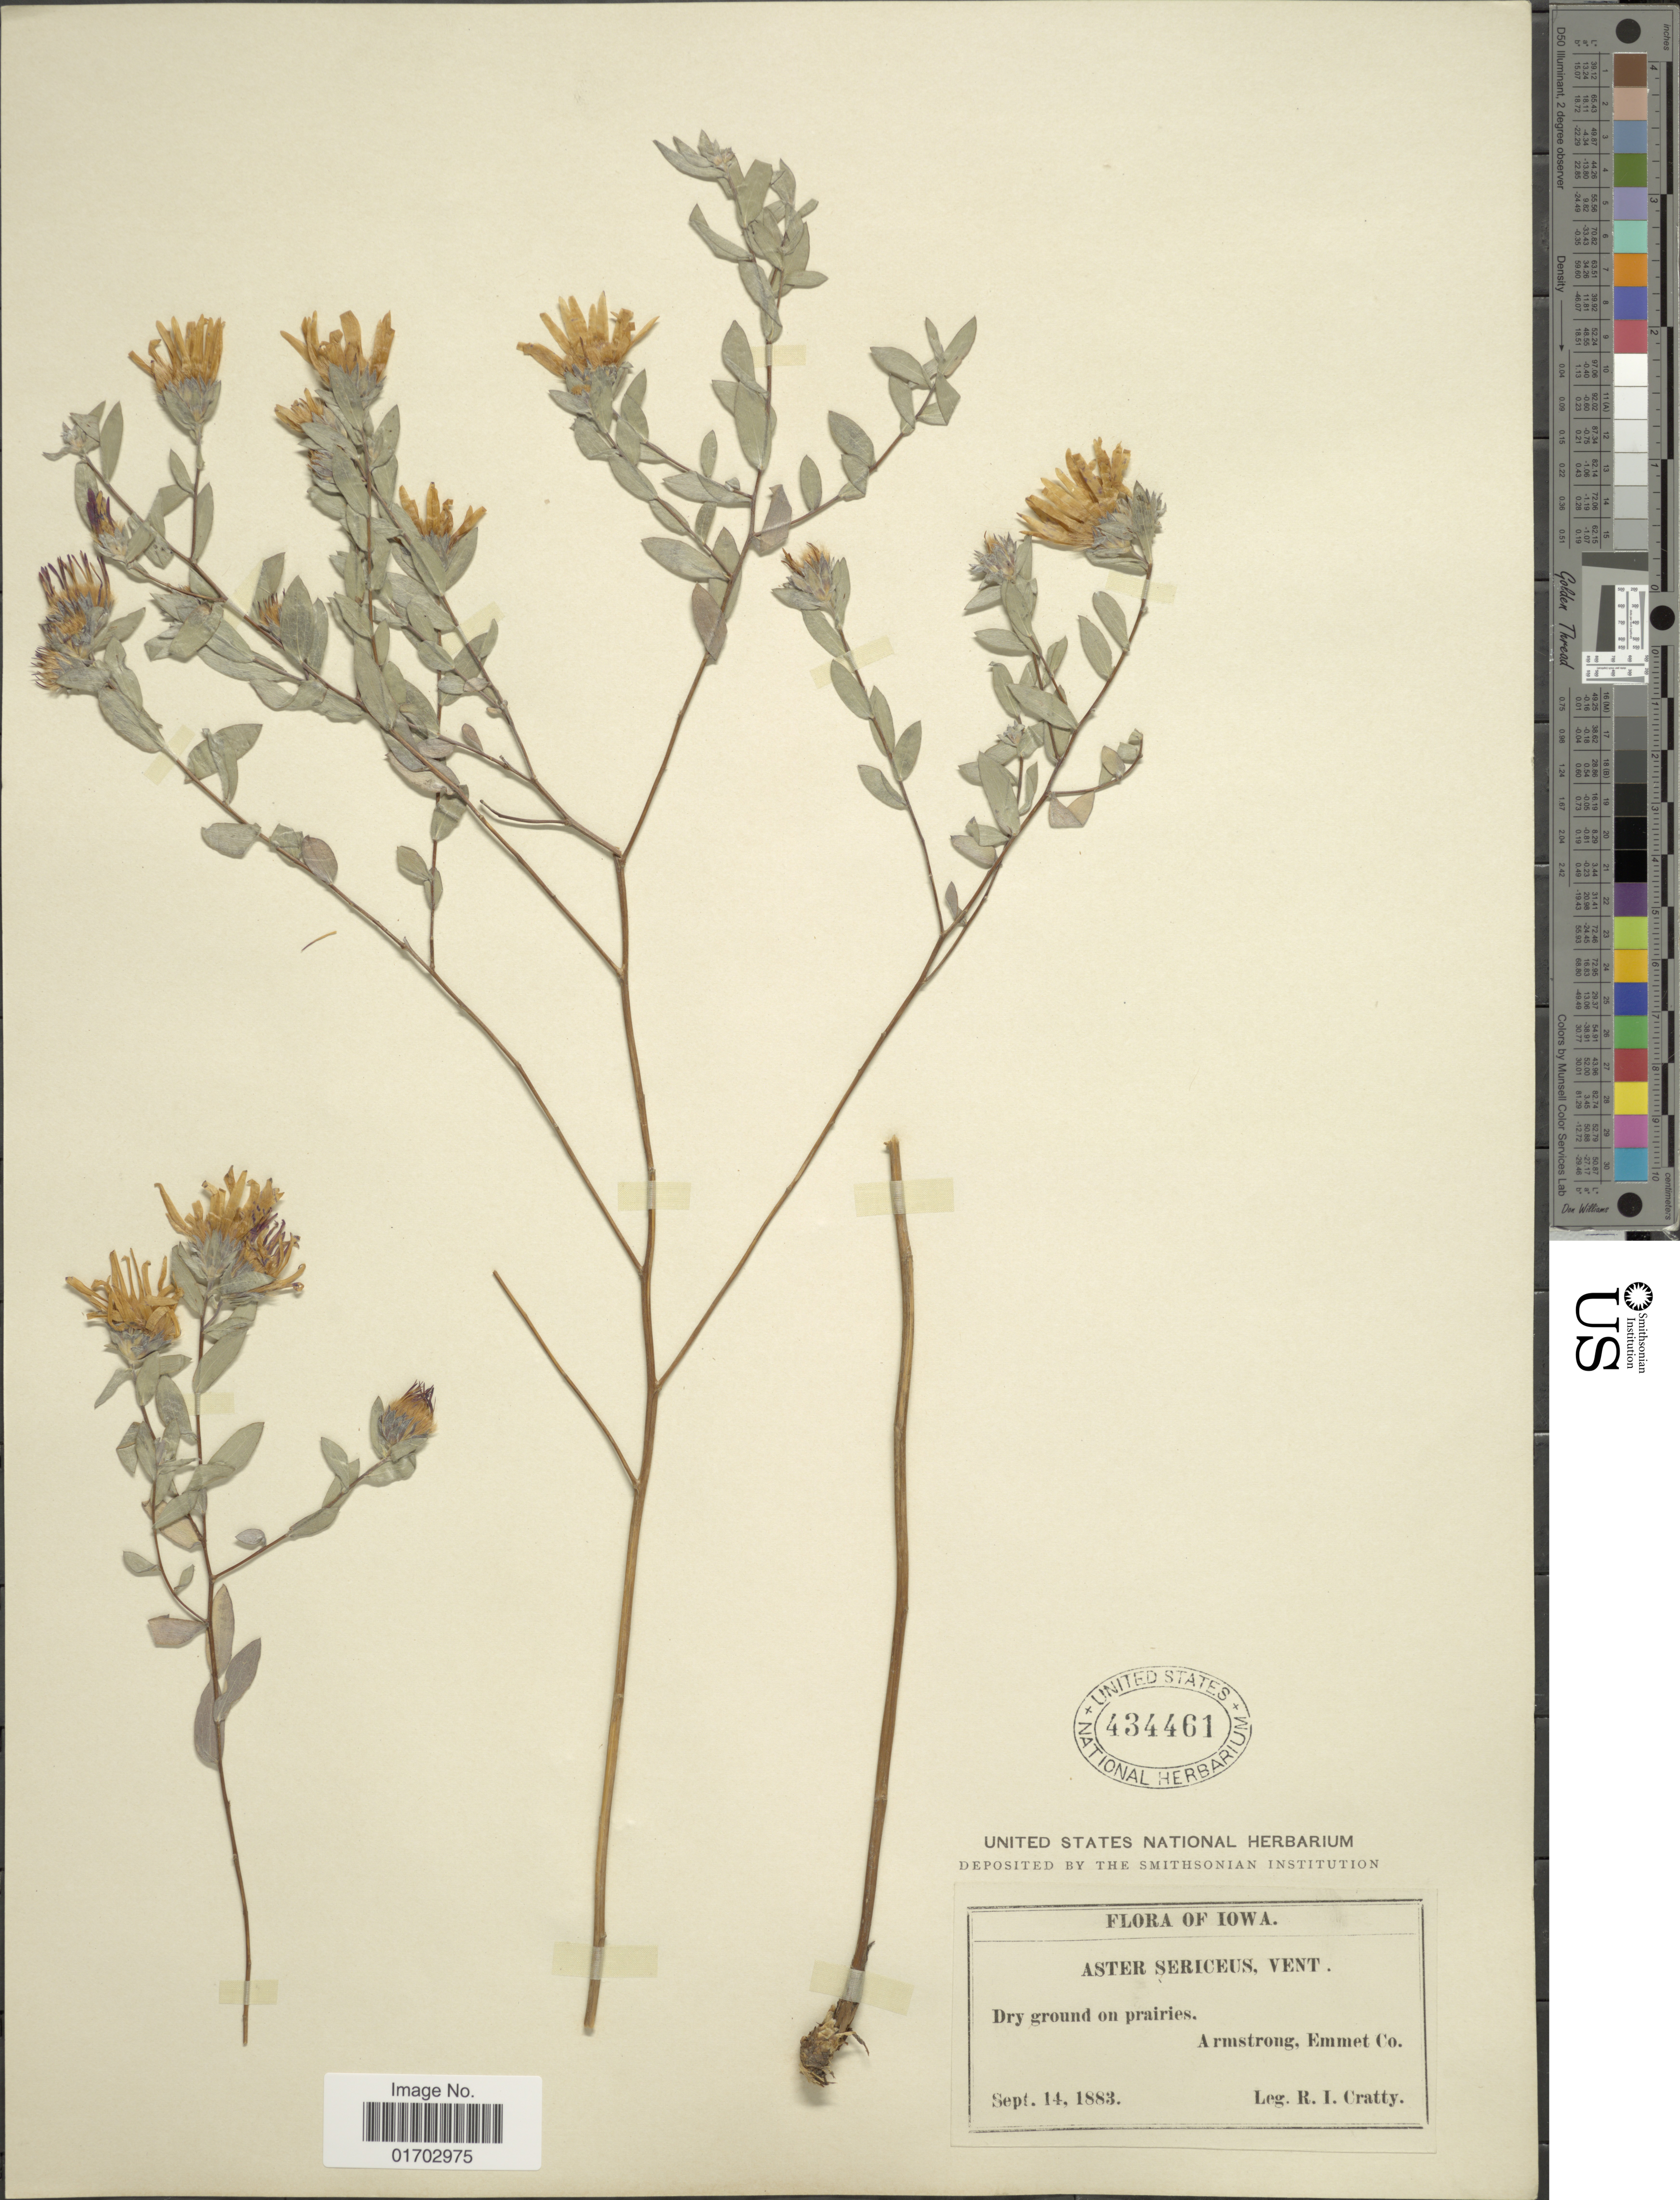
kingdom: Plantae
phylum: Tracheophyta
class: Magnoliopsida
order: Asterales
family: Asteraceae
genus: Symphyotrichum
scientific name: Symphyotrichum sericeum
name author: (Vent.) G.L. Nesom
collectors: R. Cratty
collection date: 1883-09-14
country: United States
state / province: Iowa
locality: Armstrong, Emmet Co.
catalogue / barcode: US 434461